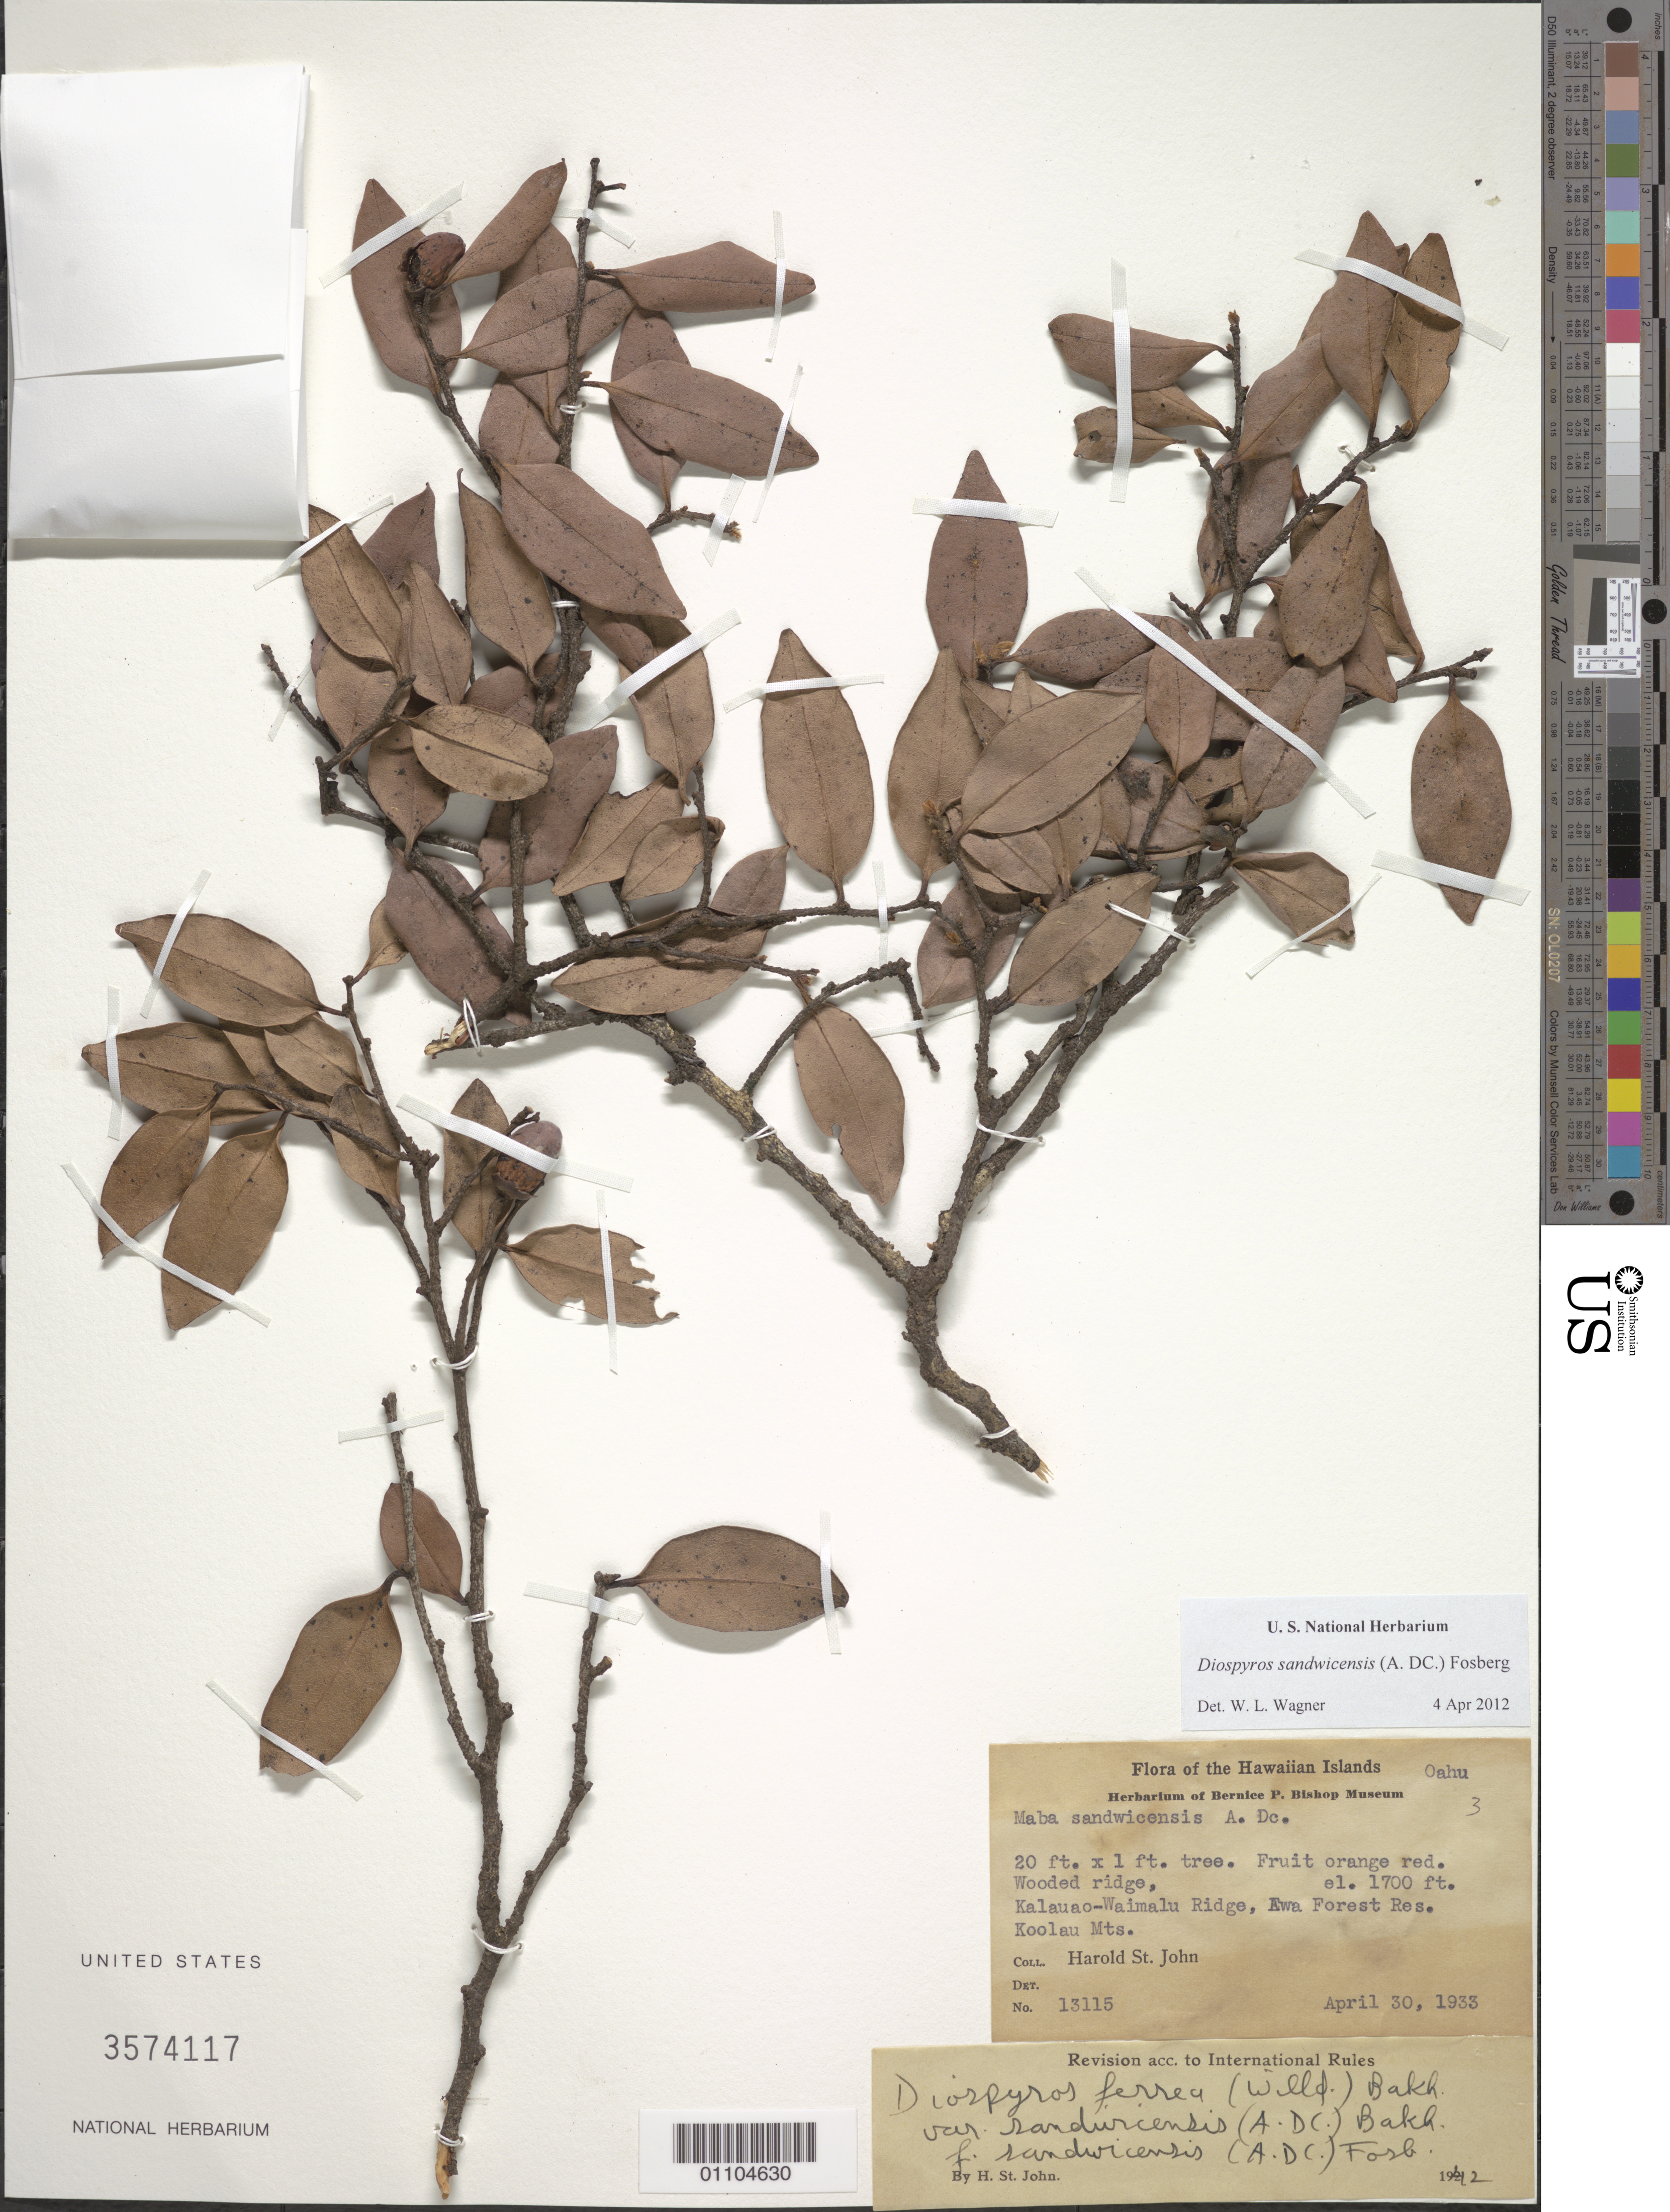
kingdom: Plantae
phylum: Tracheophyta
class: Magnoliopsida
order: Ericales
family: Ebenaceae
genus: Diospyros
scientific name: Diospyros sandwicensis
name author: (A. DC.) Fosberg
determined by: Wagner, W. L., (BOT), Smithsonian Institution - National Museum of Natural History (UNITED STATES)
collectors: H. St. John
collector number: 13115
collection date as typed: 30 Apr 1933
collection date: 1933-04-30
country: United States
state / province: Hawaii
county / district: Honolulu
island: Oahu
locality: Kalauao-Waimalu Ridge, Ewa Forest Reserve, Koolau Mts.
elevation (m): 518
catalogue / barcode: US 3574117